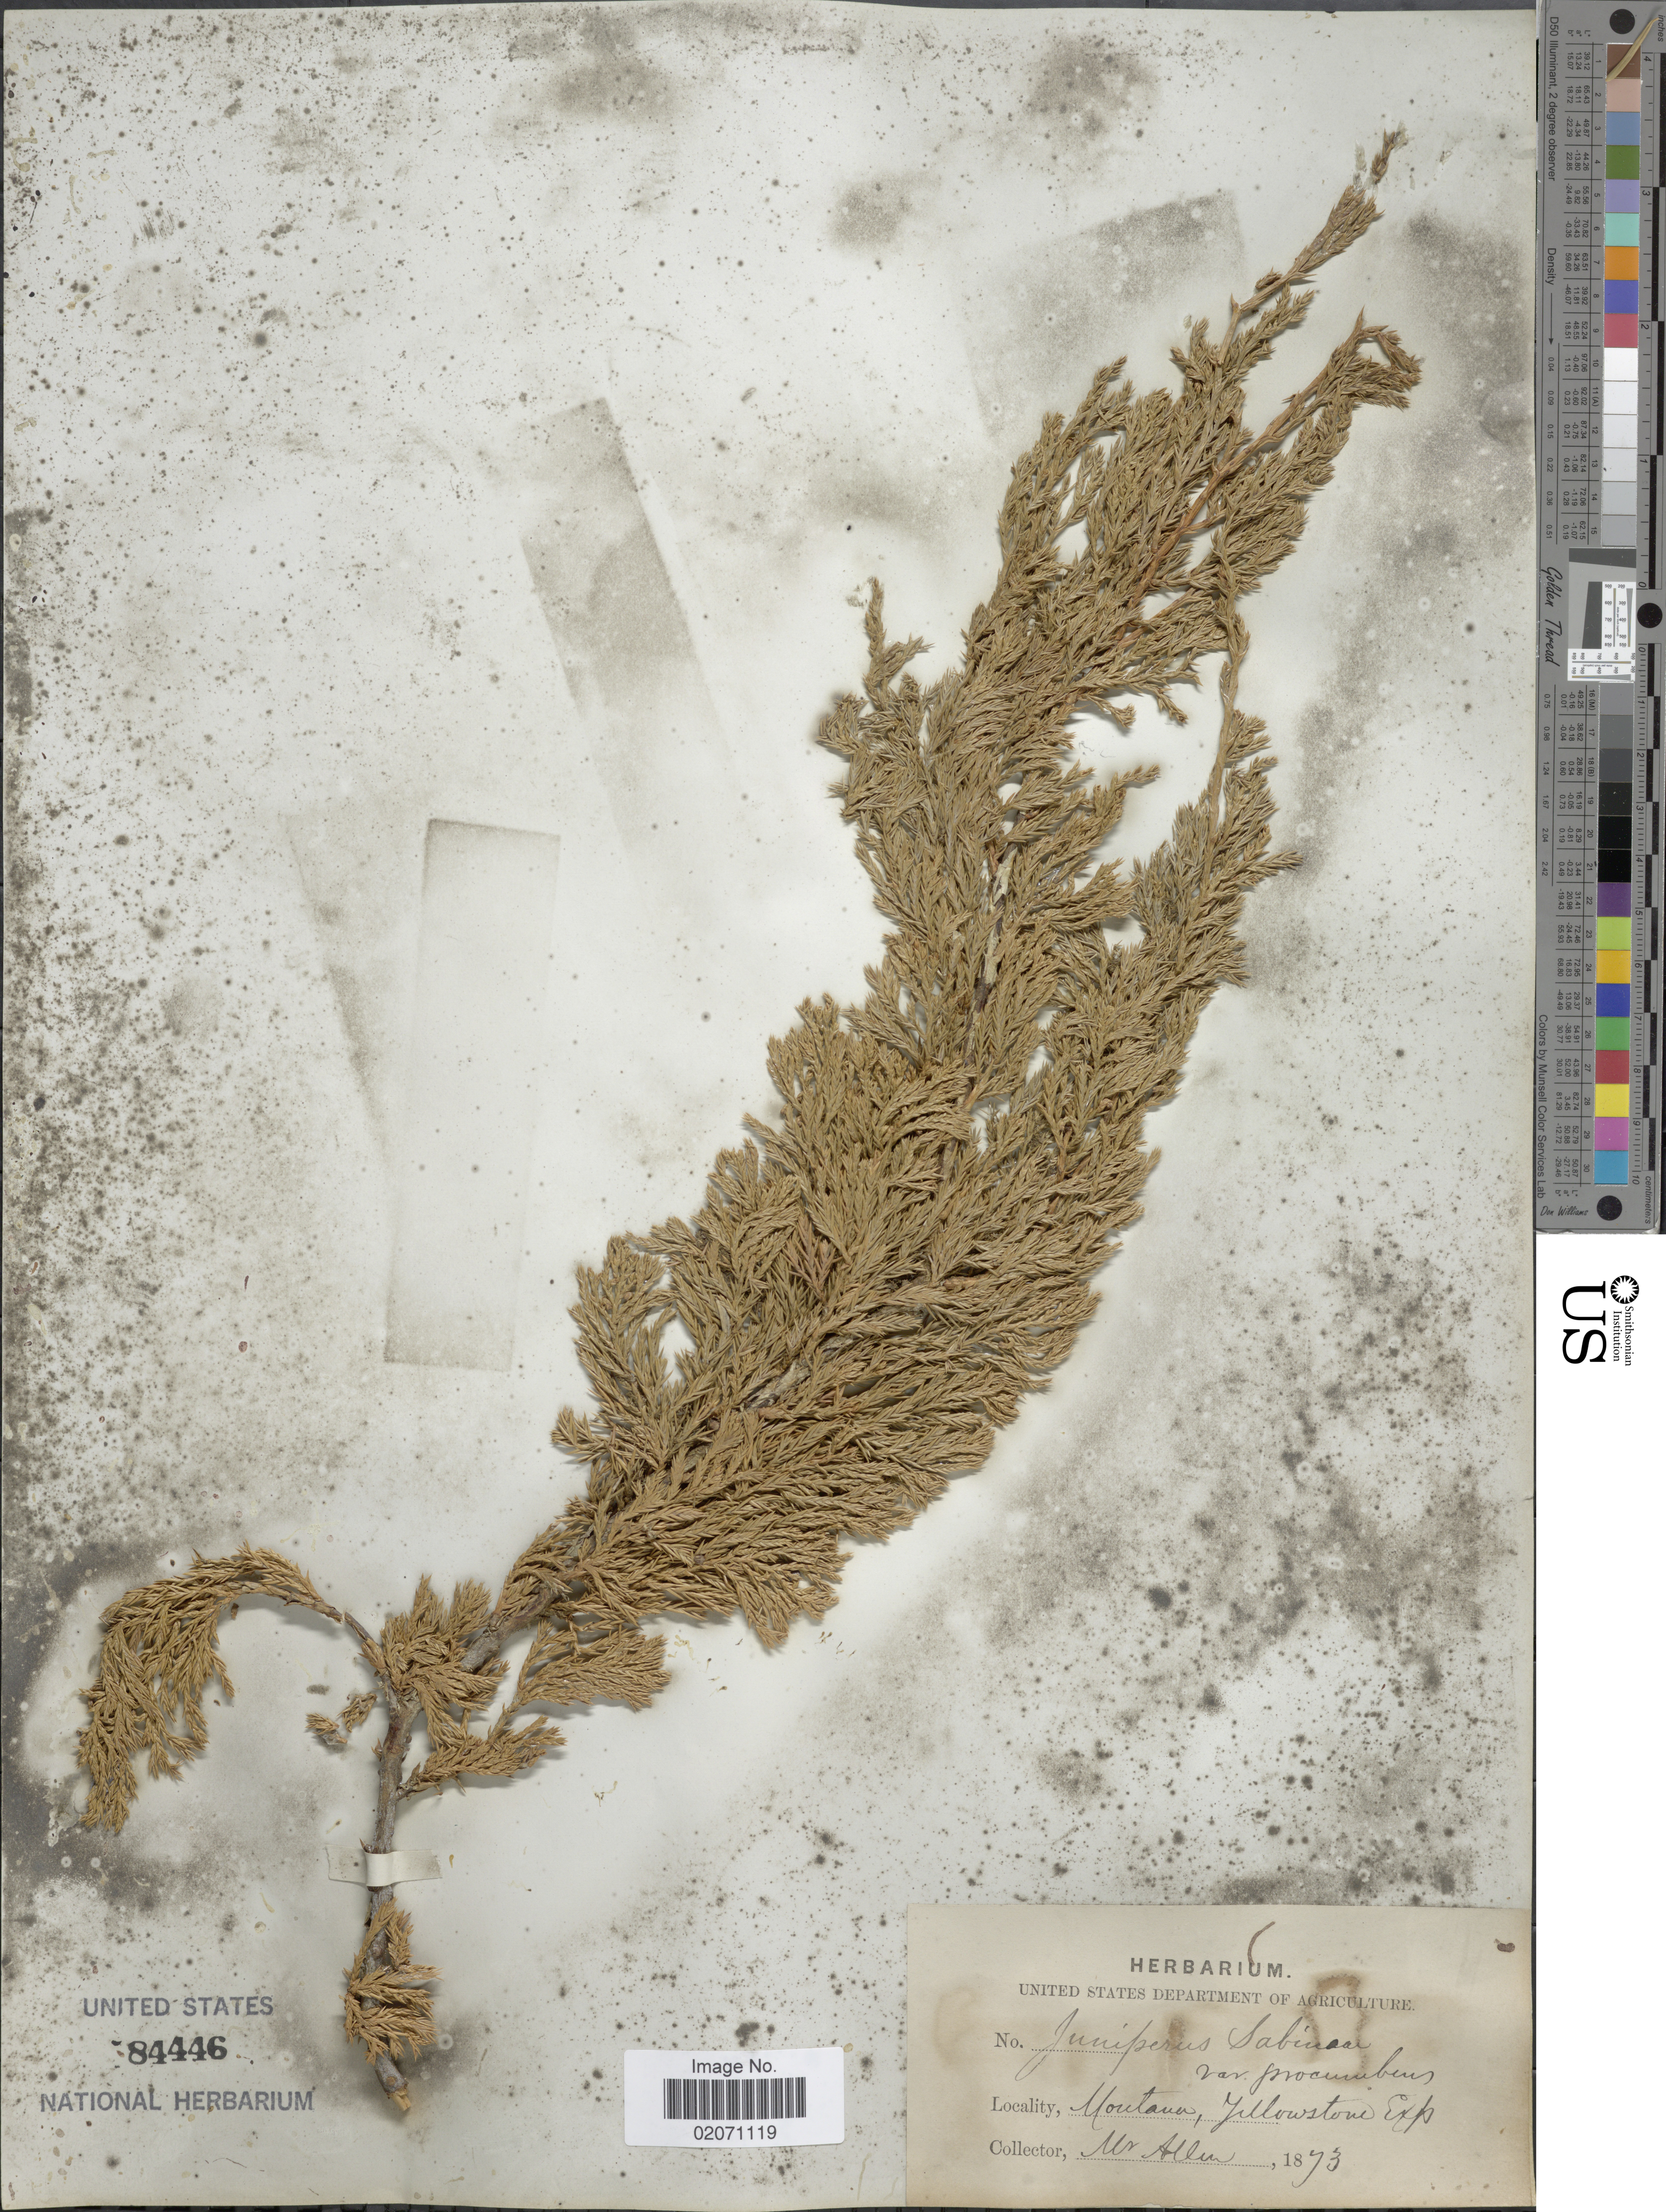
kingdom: Plantae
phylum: Tracheophyta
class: Pinopsida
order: Pinales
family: Cupressaceae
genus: Juniperus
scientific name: Juniperus horizontalis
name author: Moench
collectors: -- Allen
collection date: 1873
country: United States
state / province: Montana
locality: Montana, Yellowstone Exp.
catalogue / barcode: US 84446